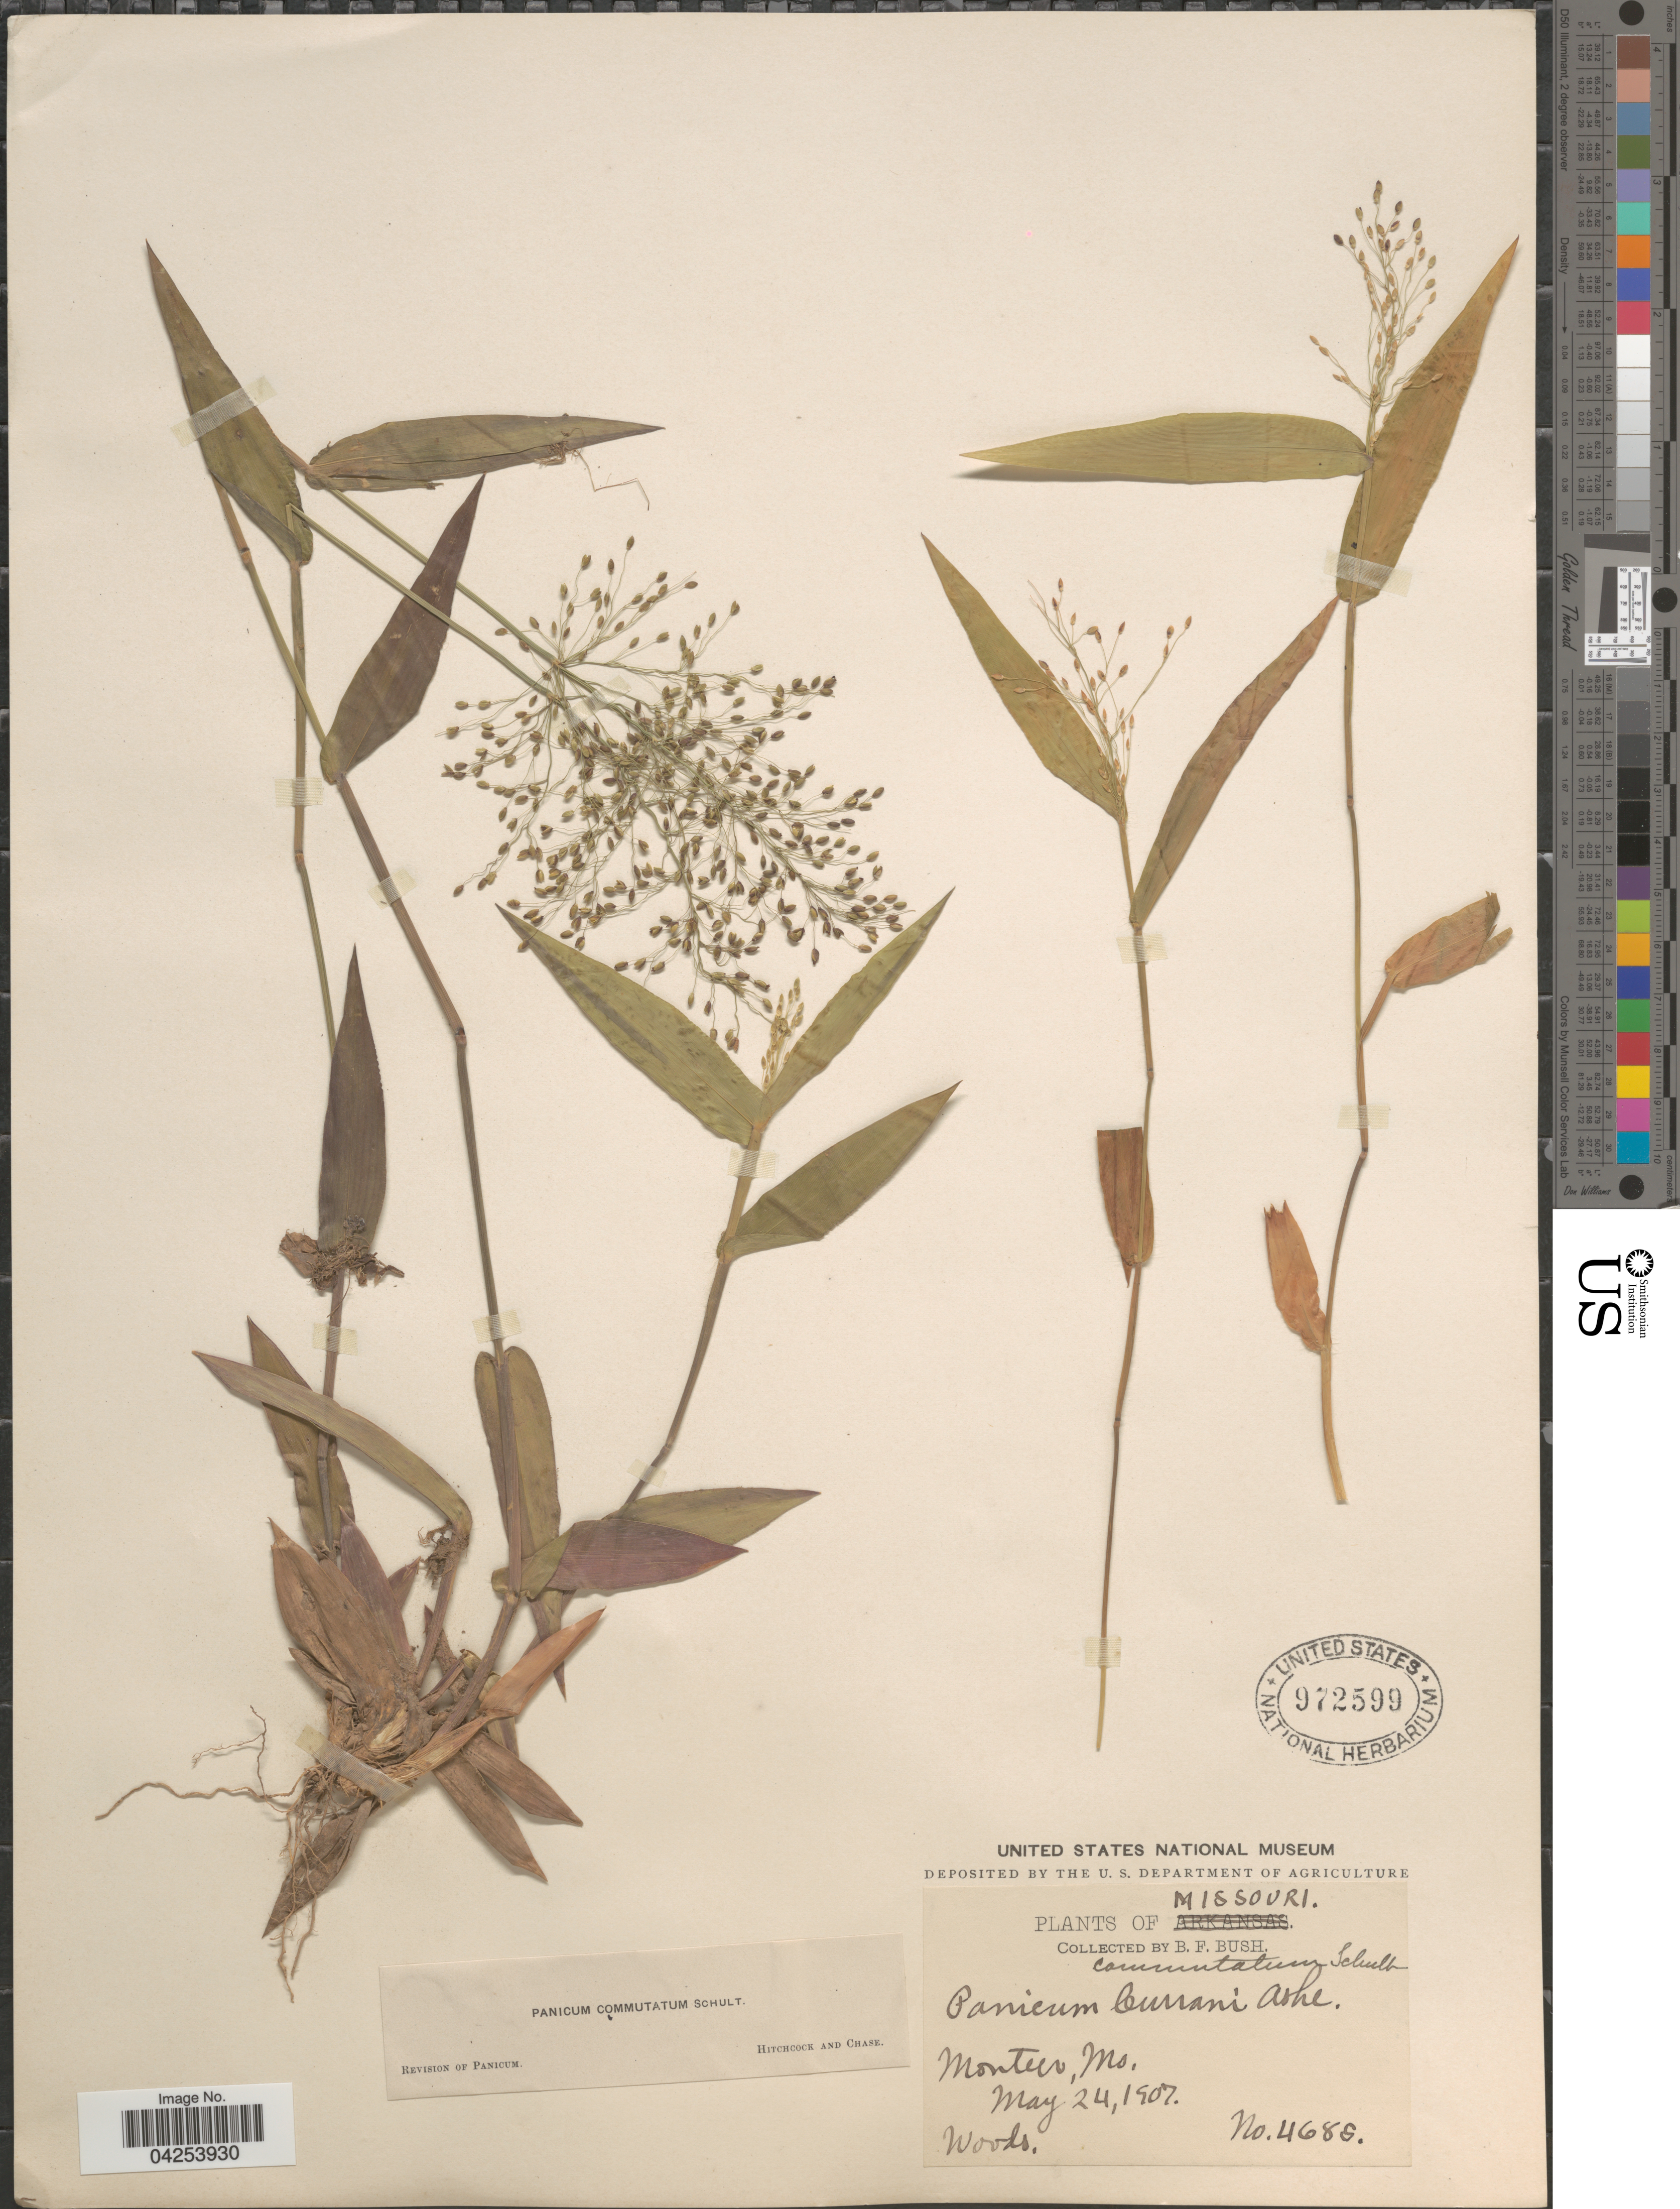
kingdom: Plantae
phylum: Tracheophyta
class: Liliopsida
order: Poales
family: Poaceae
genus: Dichanthelium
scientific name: Dichanthelium commutatum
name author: (Schult.) Gould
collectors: B. F. Bush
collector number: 4685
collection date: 1907-05-24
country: United States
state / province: Missouri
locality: Monteer.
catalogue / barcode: US 972599